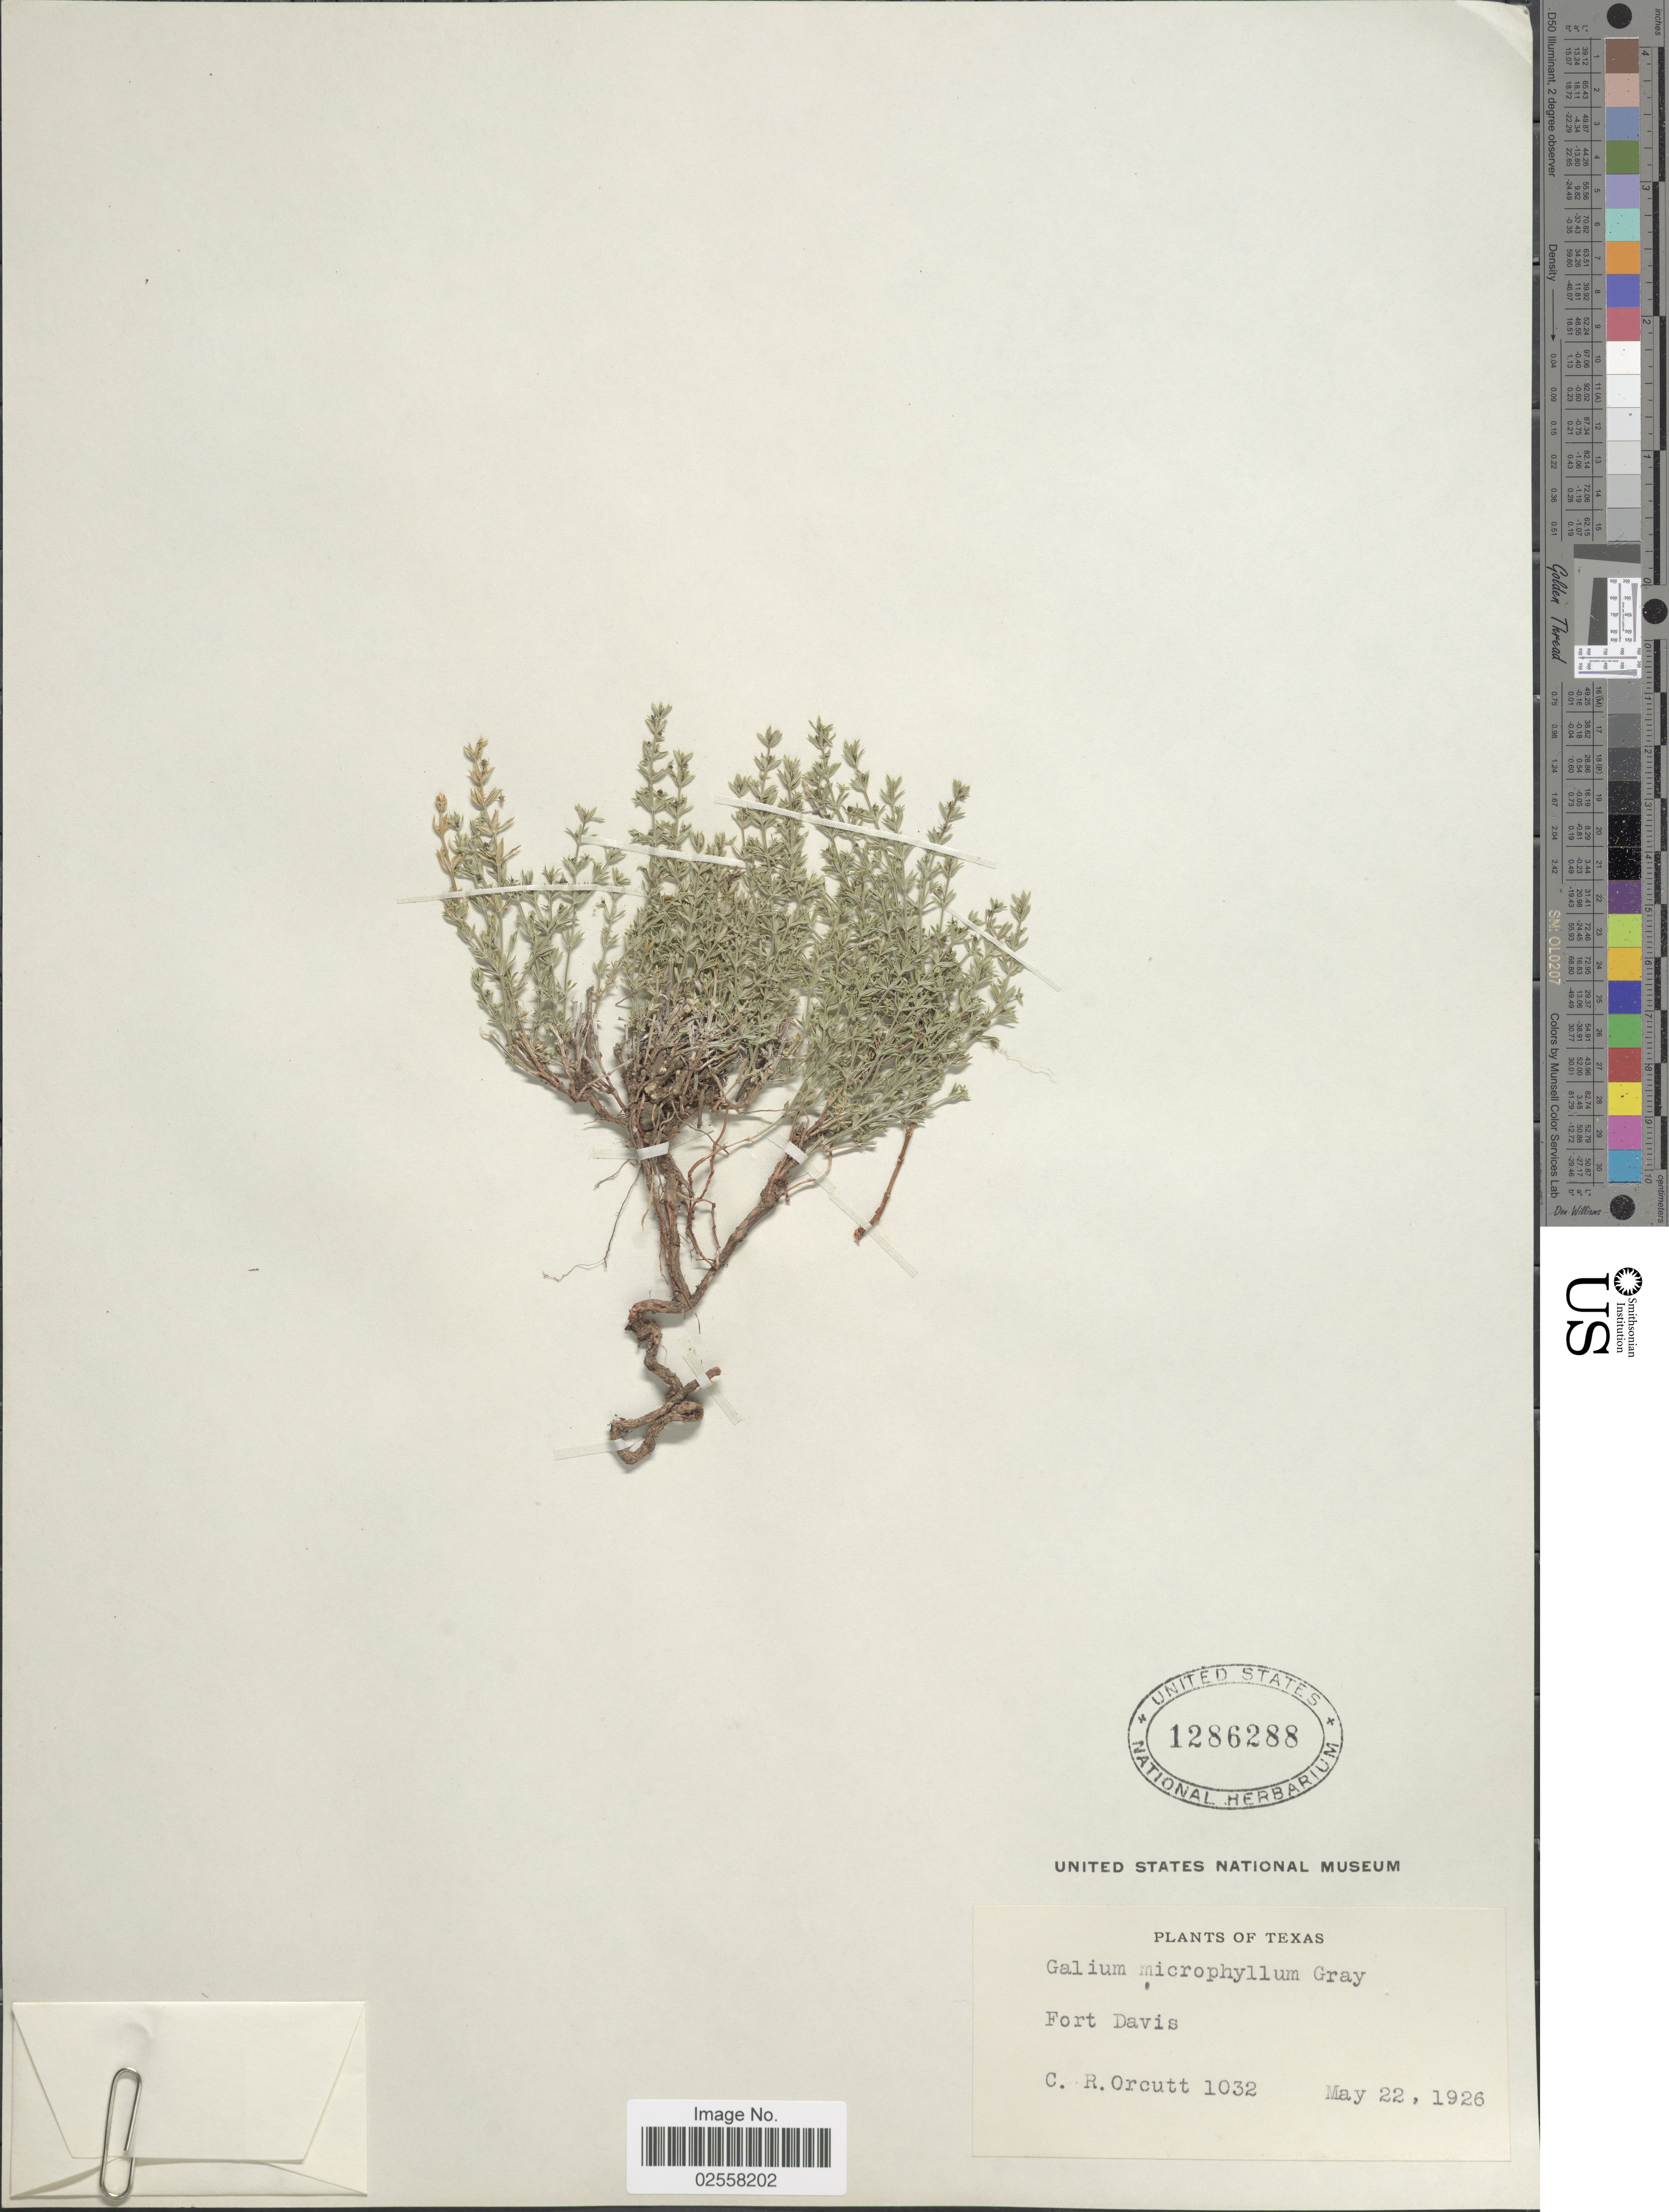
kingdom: Plantae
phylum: Tracheophyta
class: Magnoliopsida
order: Gentianales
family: Rubiaceae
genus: Galium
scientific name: Galium microphyllum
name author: A. Gray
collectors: C. R. Orcutt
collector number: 1032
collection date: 1926-05-22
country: United States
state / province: Texas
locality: Fort Davis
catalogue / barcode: US 1286288